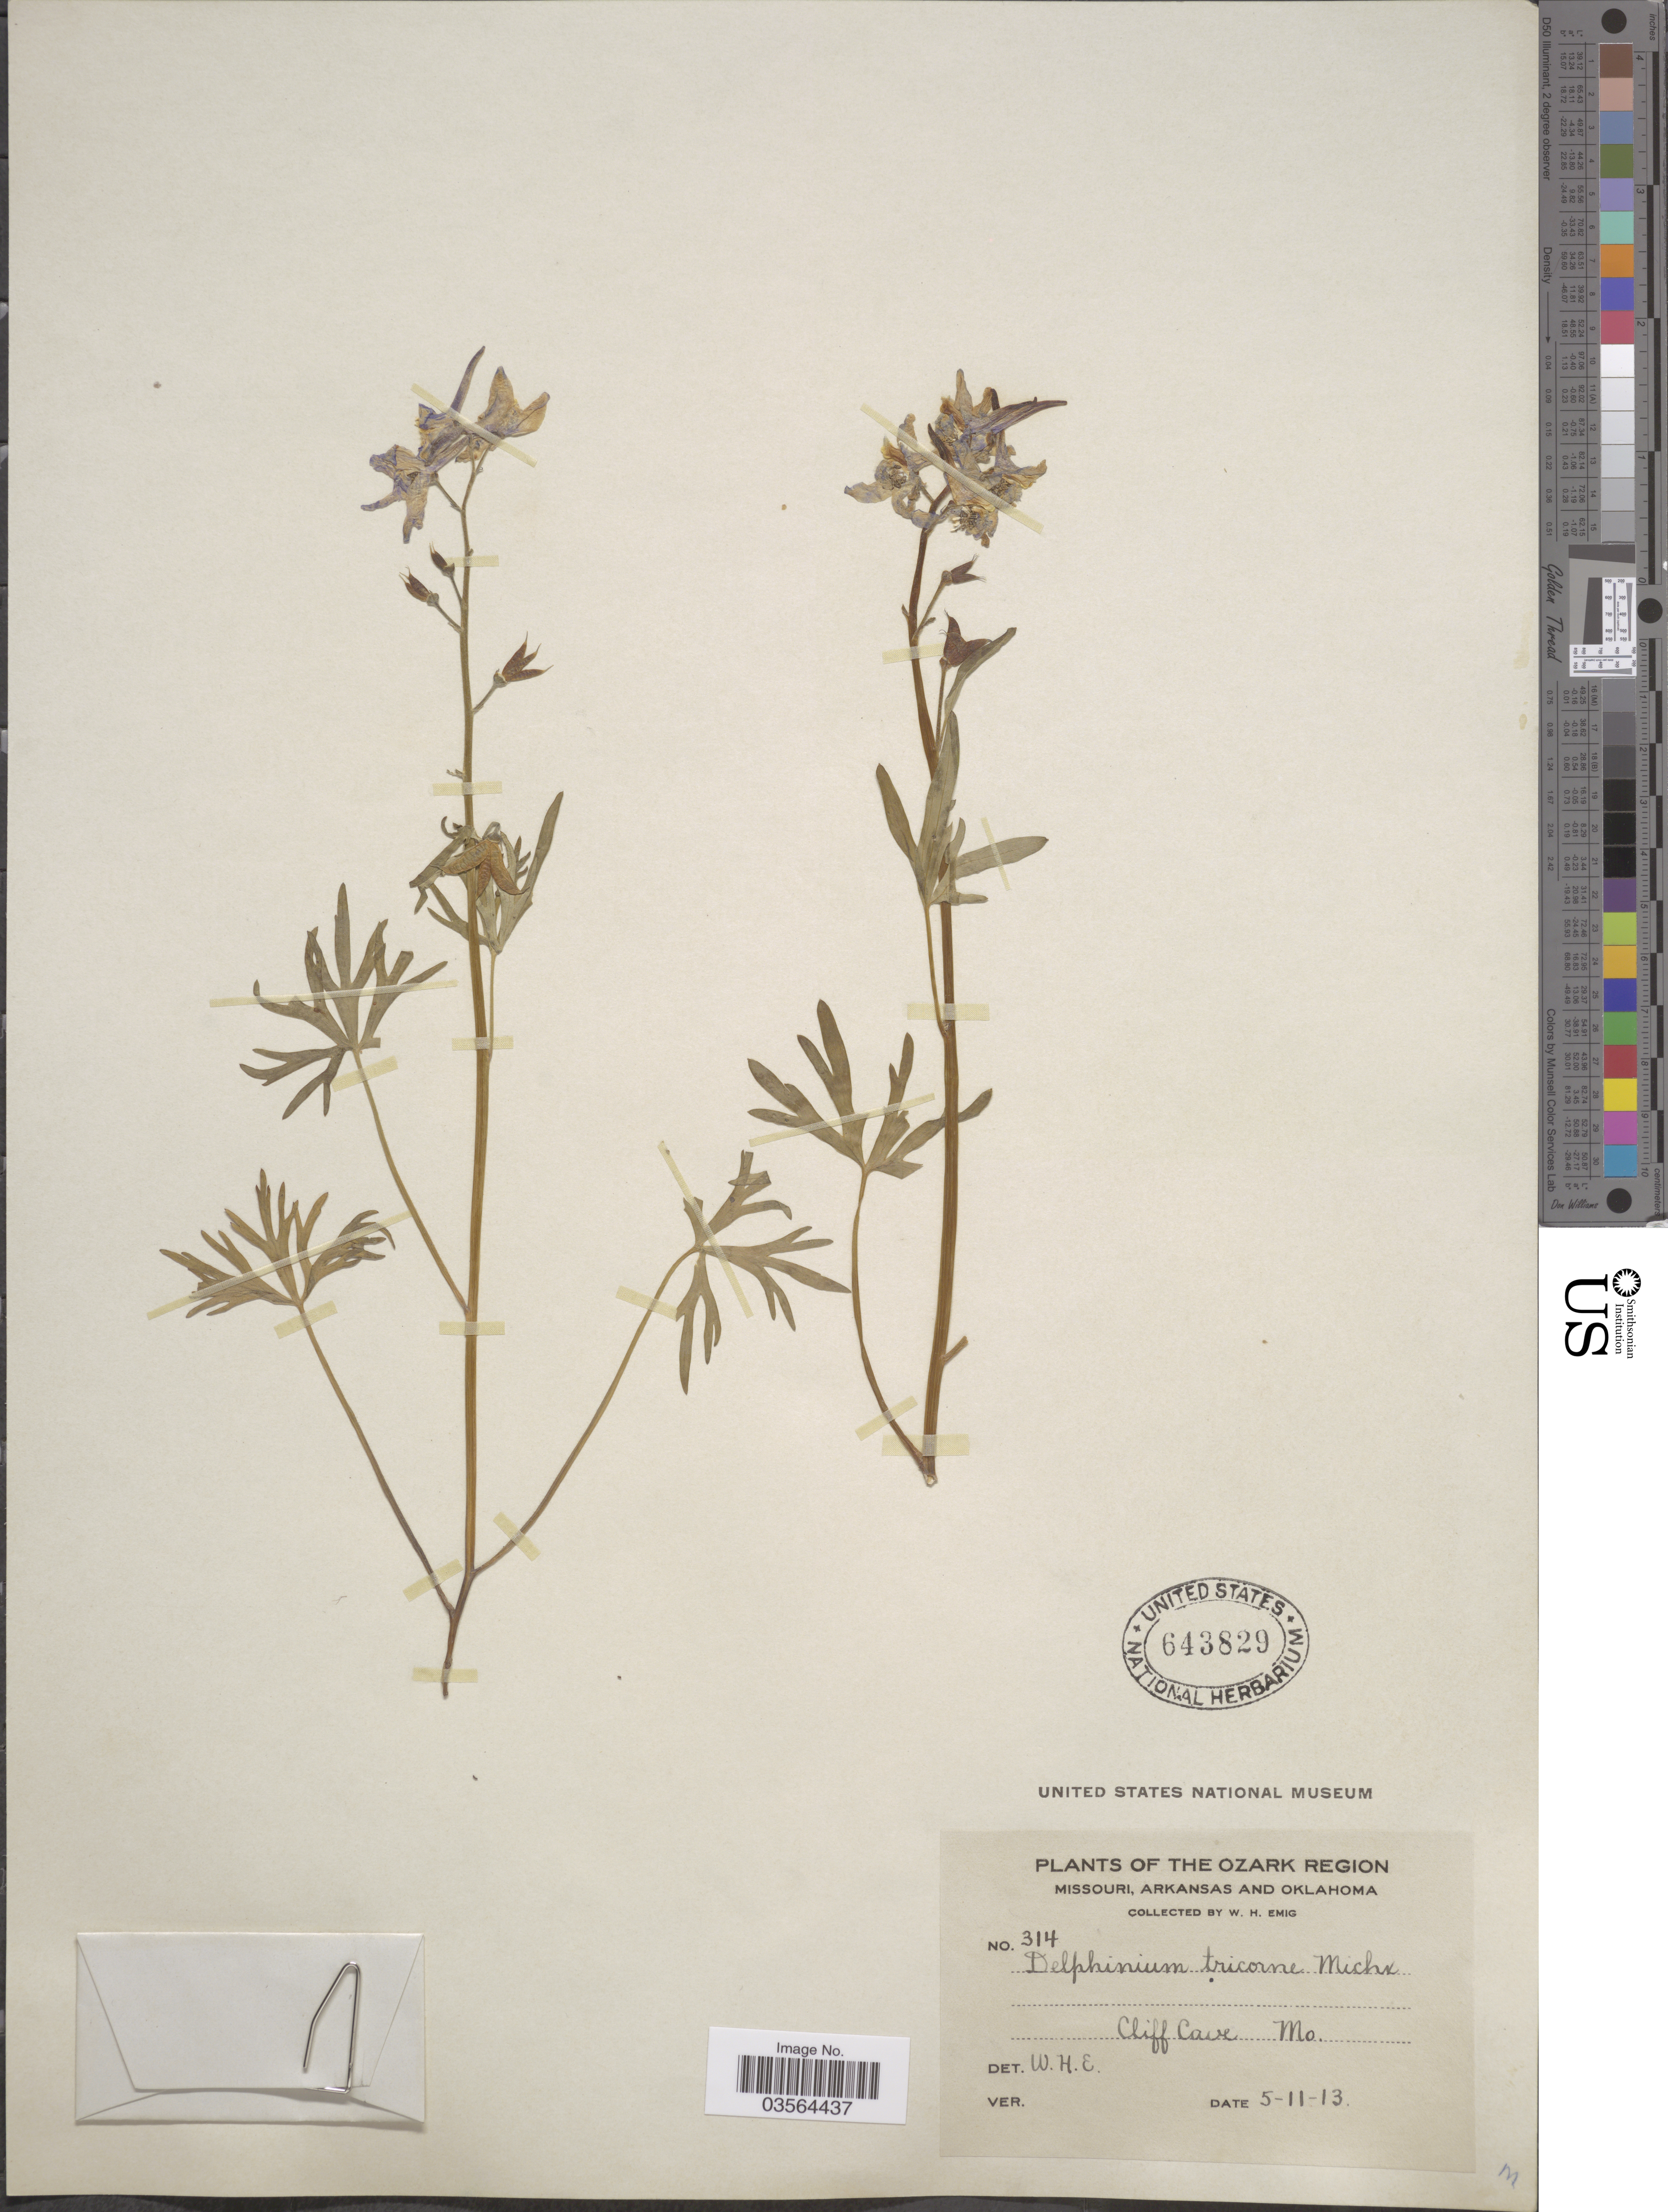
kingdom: Plantae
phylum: Tracheophyta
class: Magnoliopsida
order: Ranunculales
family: Ranunculaceae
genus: Delphinium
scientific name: Delphinium tricorne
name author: Michx.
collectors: W. H. Emig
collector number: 314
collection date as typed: Transcribed d/m/y: 11/5/13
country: United States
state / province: Missouri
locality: The Ozark Region. Cliff Cave.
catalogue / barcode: US 643829